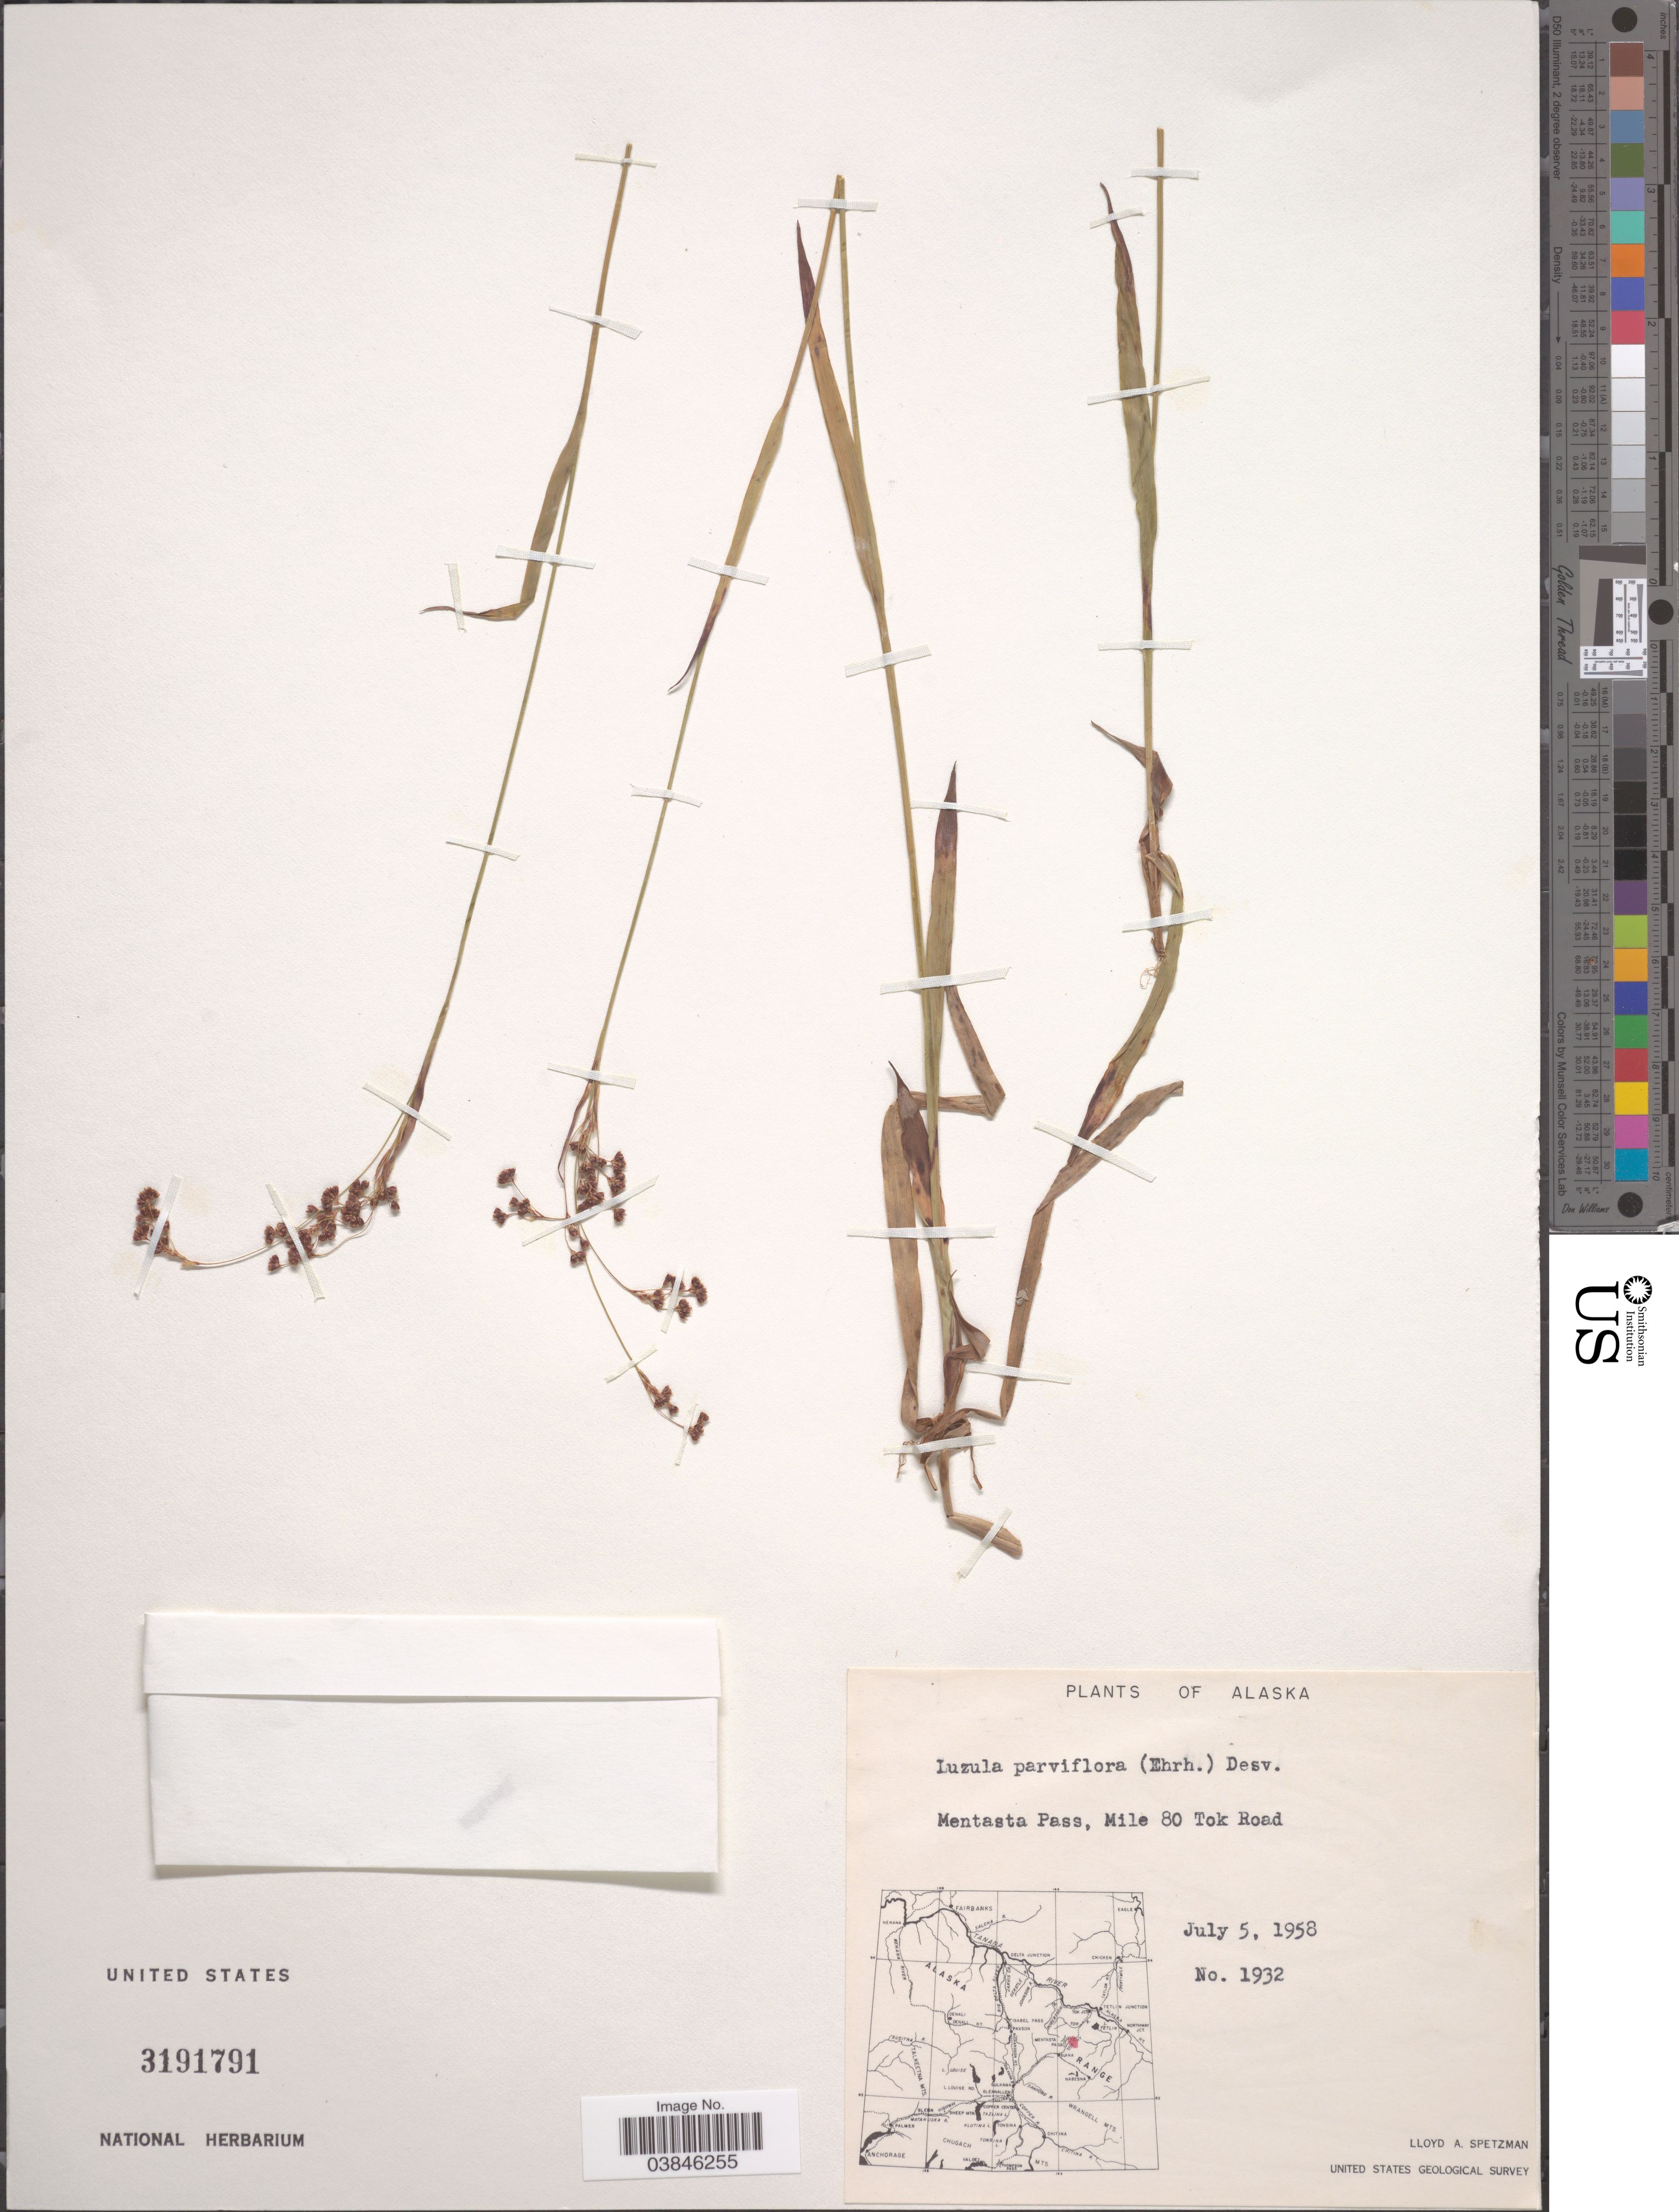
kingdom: Plantae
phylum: Tracheophyta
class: Liliopsida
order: Poales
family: Juncaceae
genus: Luzula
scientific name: Luzula parviflora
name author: (Ehrh.) Desv.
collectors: L. Spetzman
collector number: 1932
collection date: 1958-07-05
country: United States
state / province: Alaska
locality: Mentasta Pass, Mile 80 Tok Road.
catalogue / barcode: US 3191791